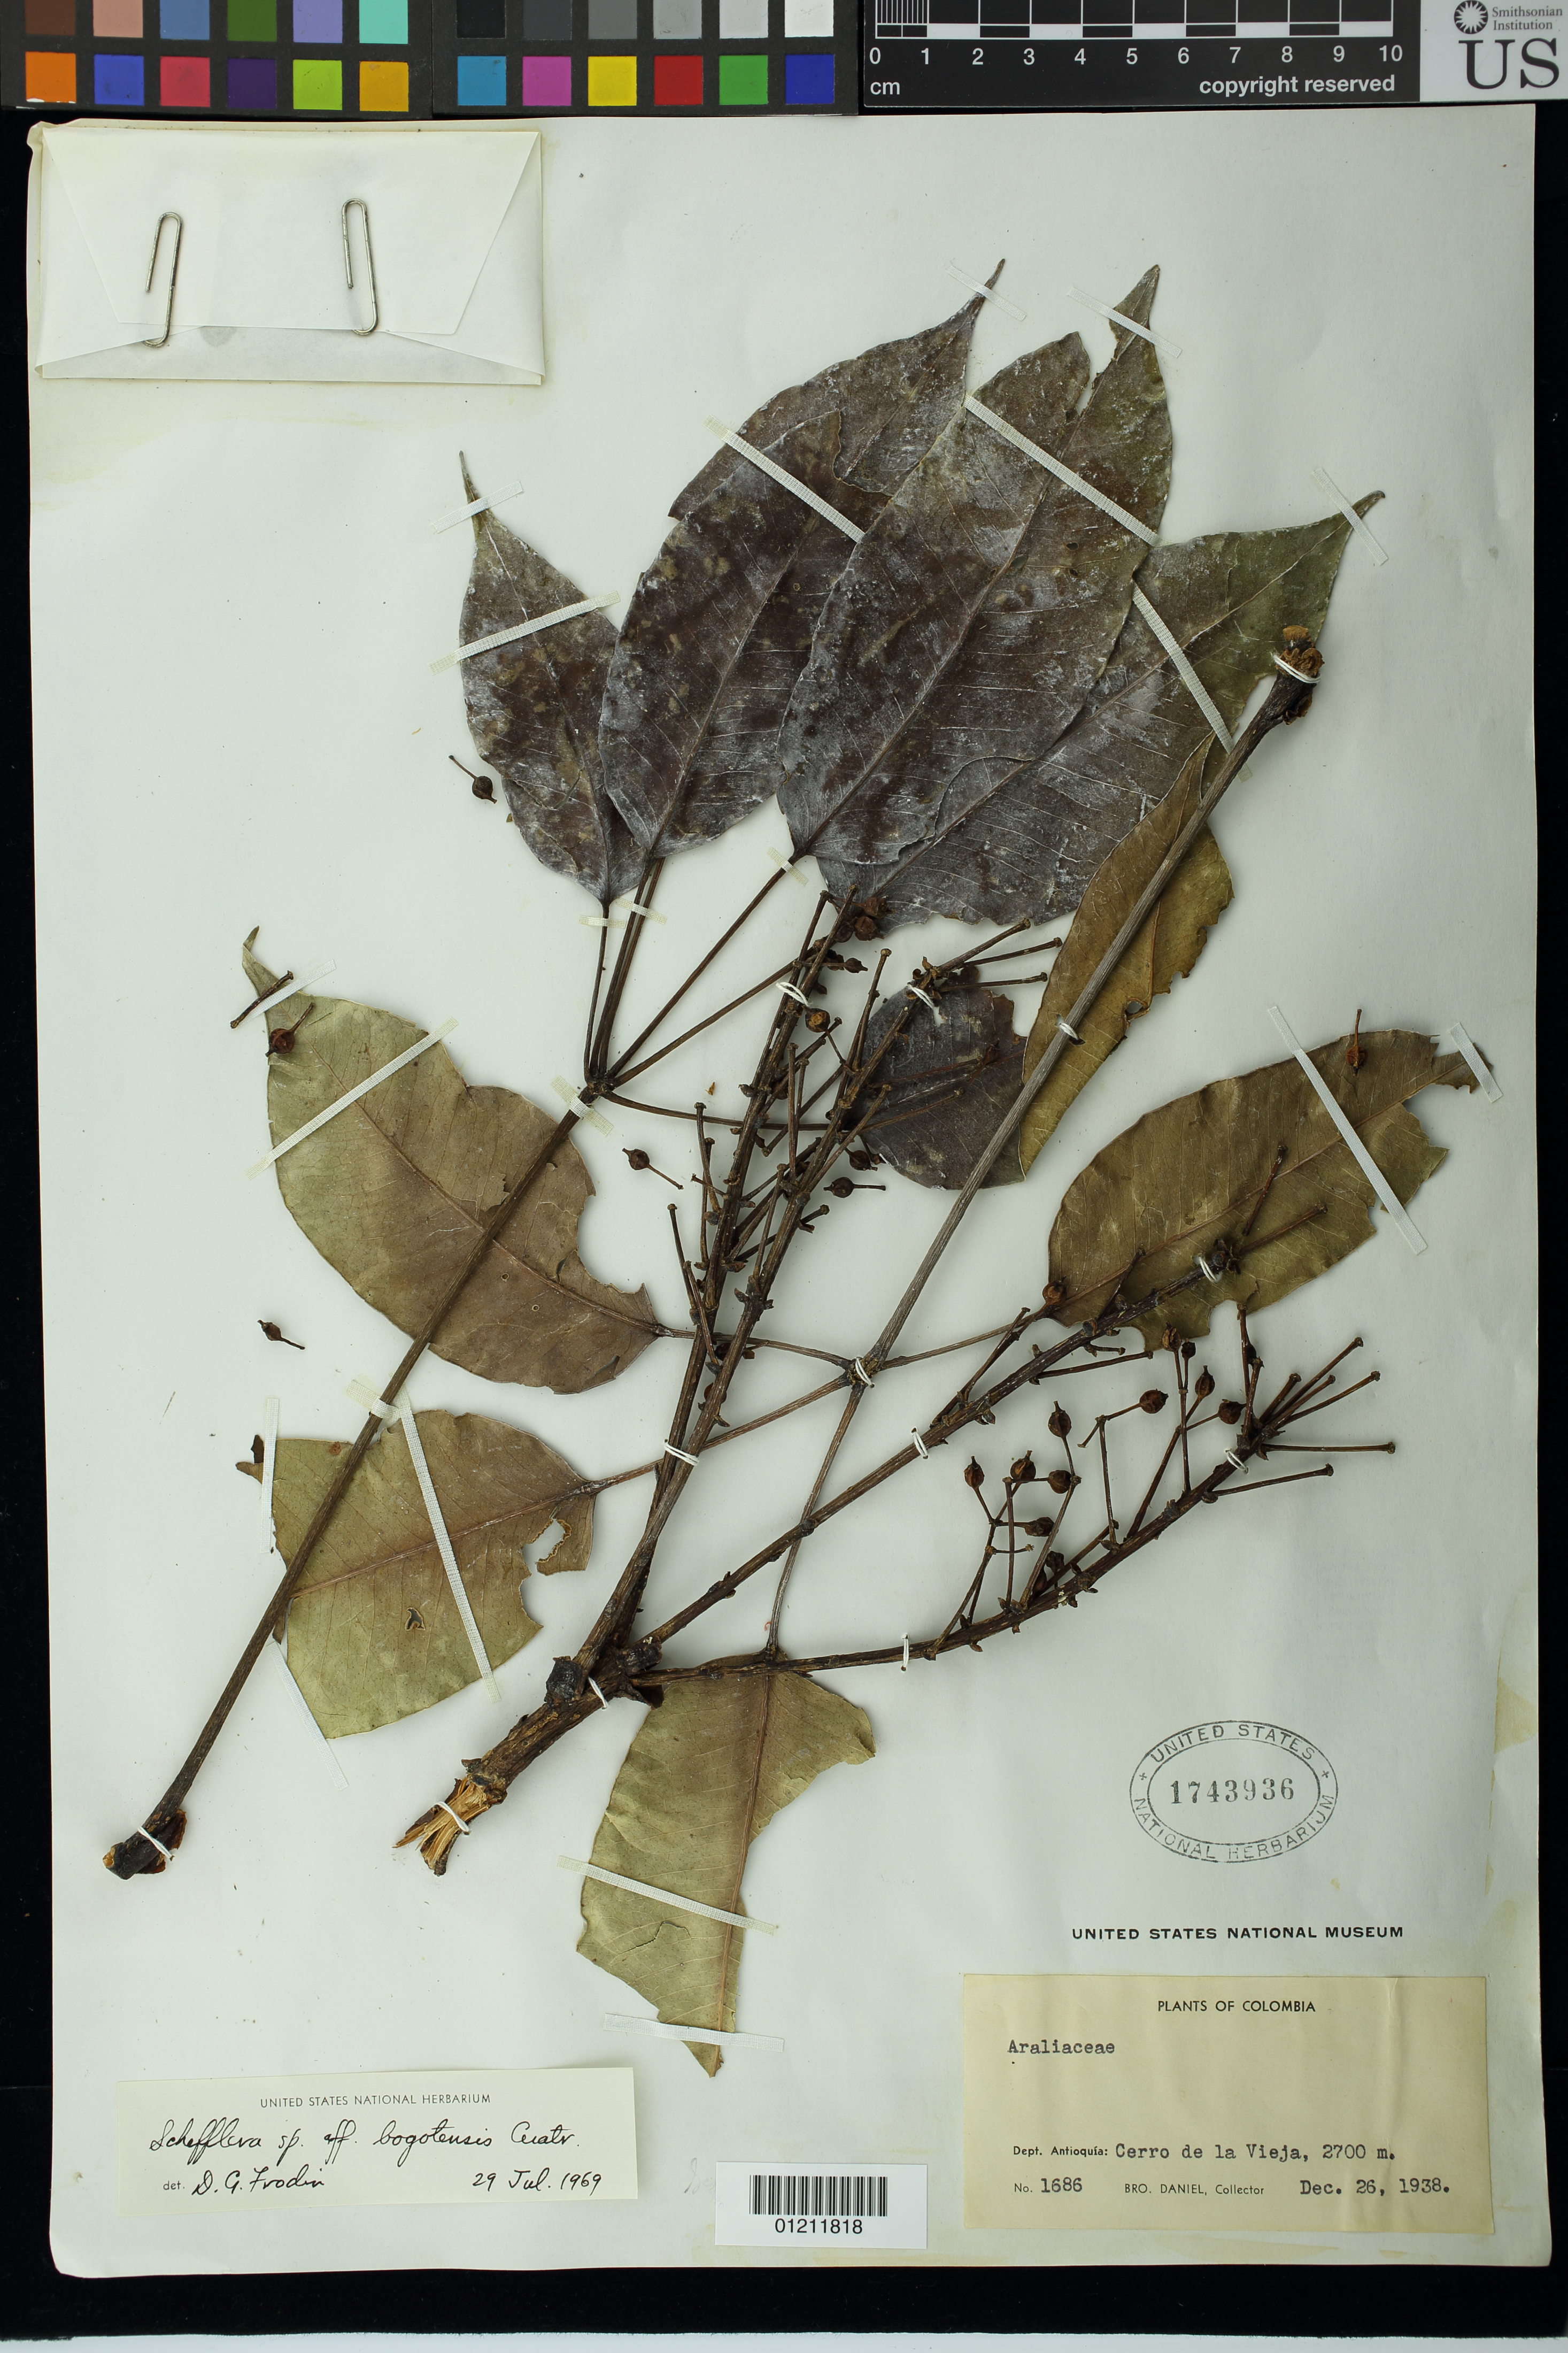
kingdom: Plantae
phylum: Tracheophyta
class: Magnoliopsida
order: Apiales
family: Araliaceae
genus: Schefflera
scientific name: Schefflera bogotensis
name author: Cuatrec.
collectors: Bro. Daniel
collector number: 1686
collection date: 1938-12-26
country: Colombia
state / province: Antioquia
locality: Cerro de la Vieja.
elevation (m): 2700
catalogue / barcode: US 1743936